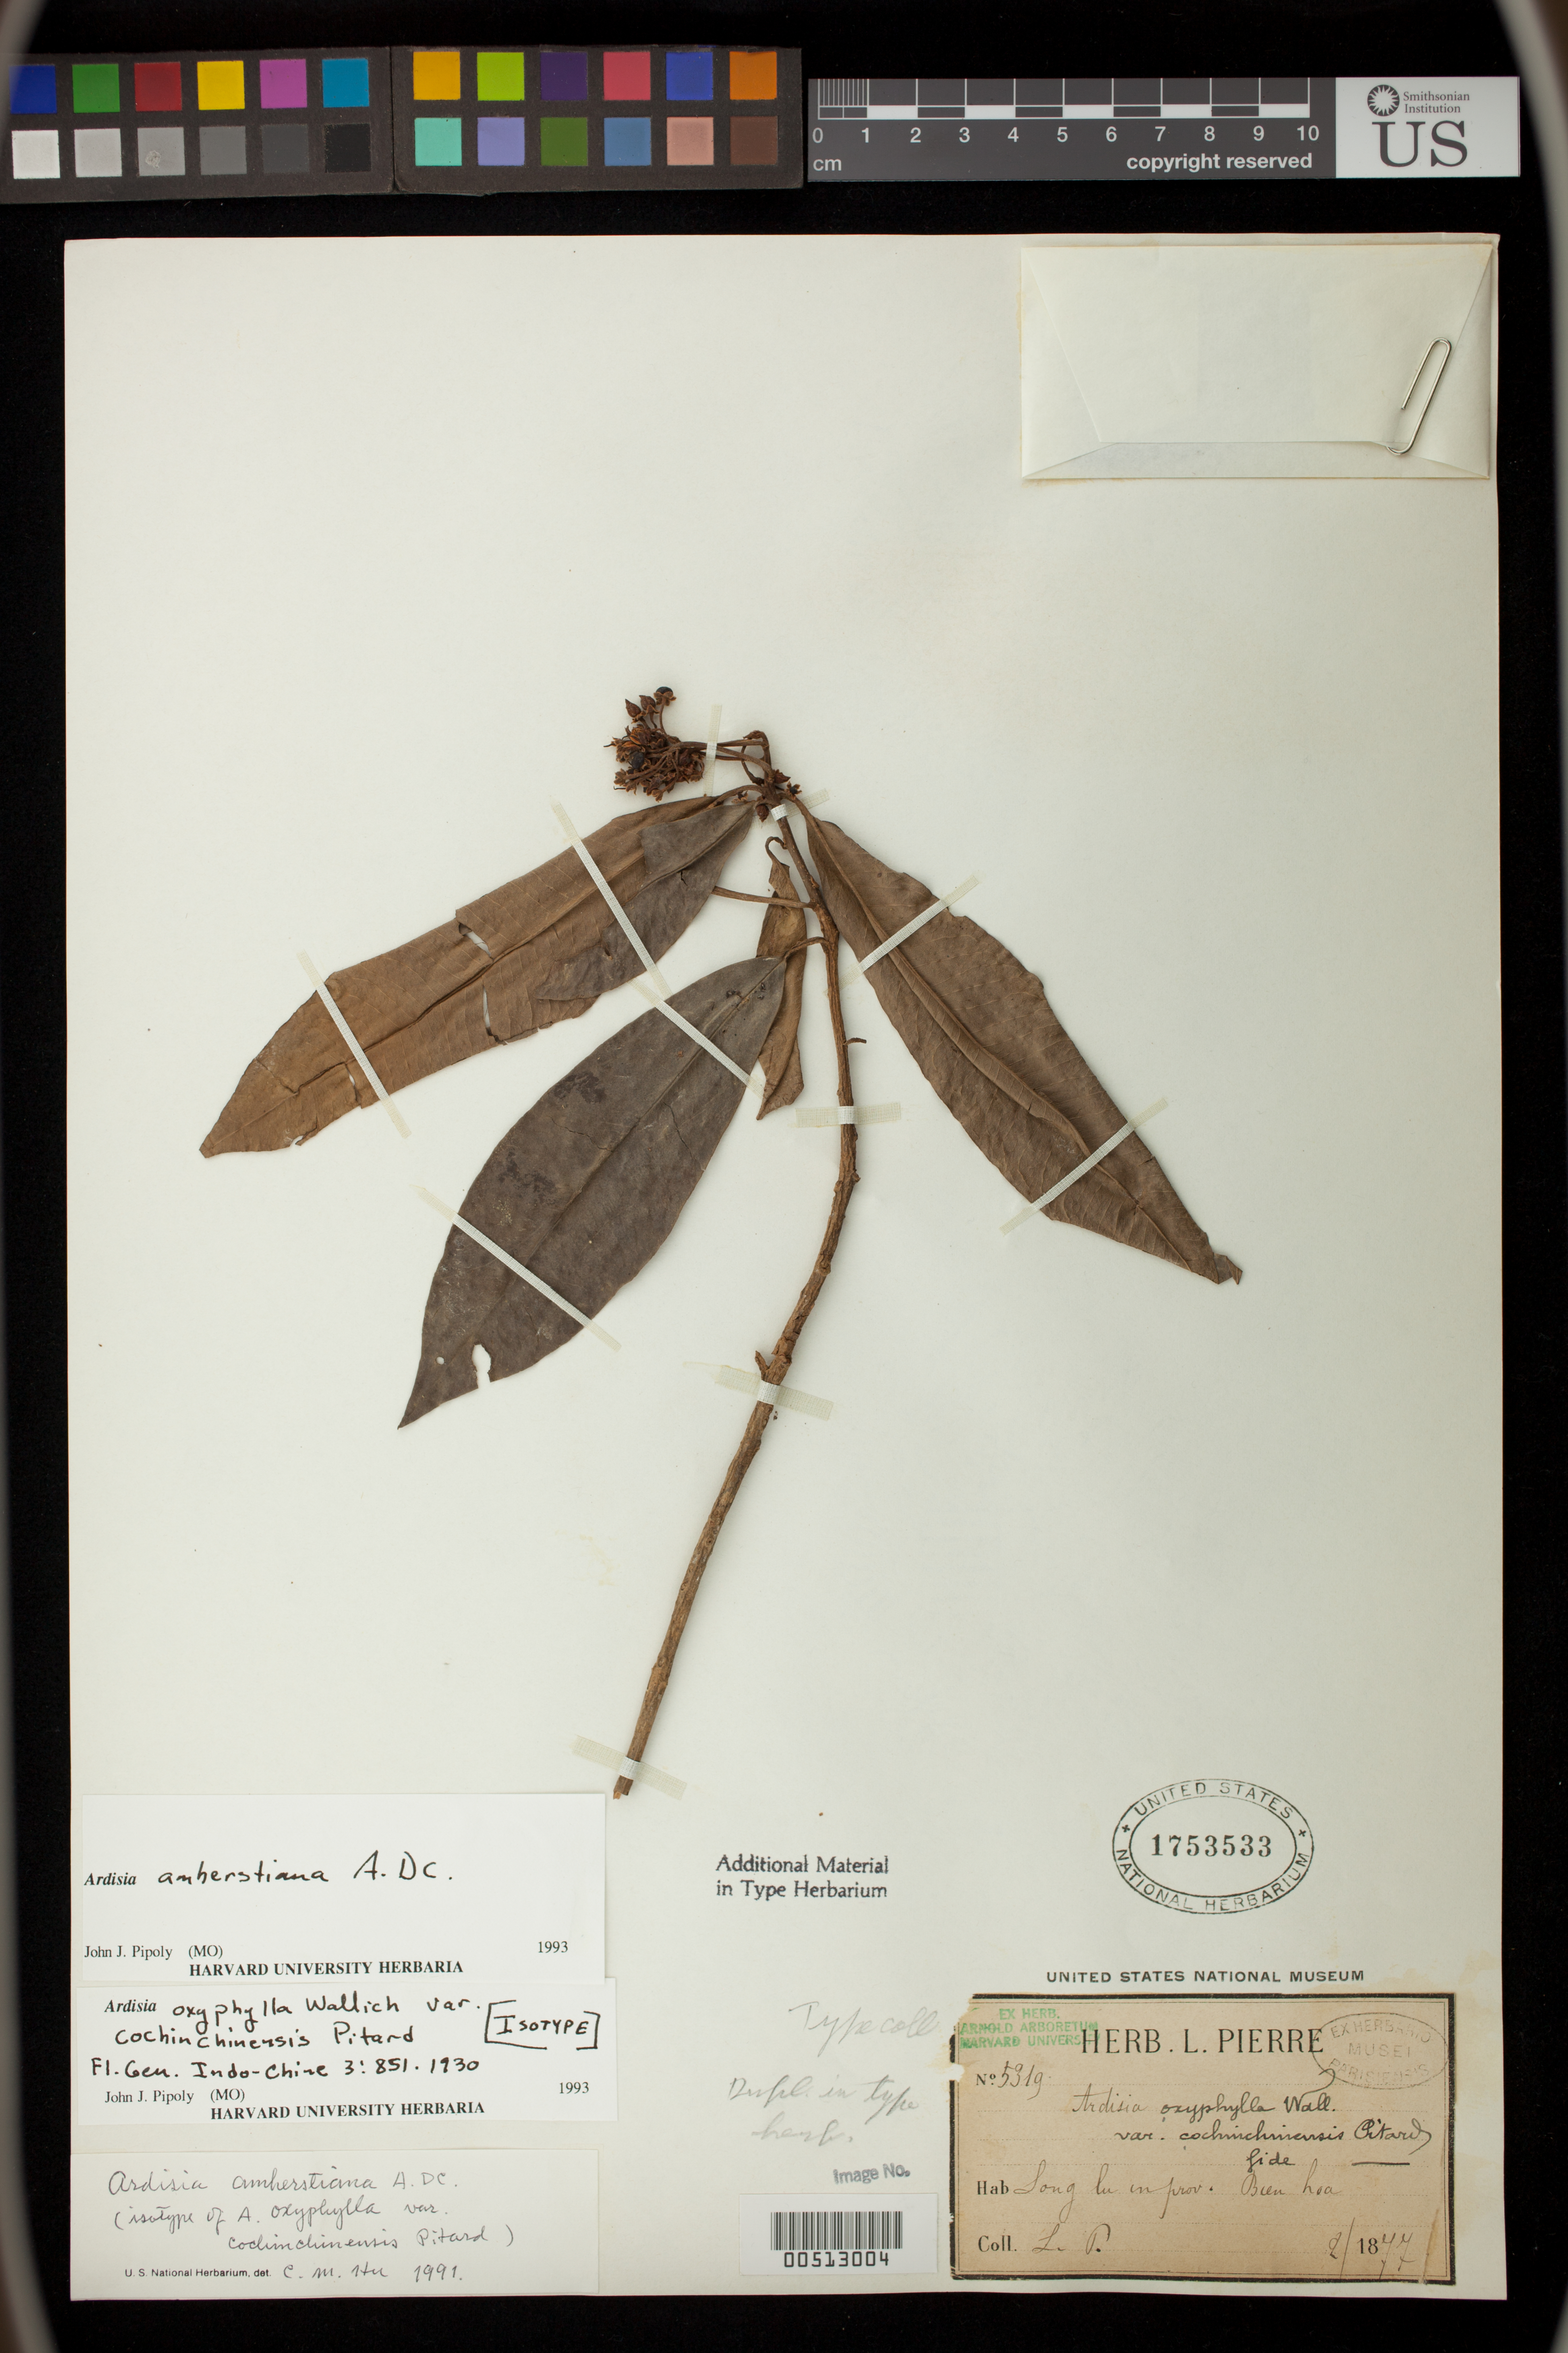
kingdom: Plantae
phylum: Tracheophyta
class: Magnoliopsida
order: Ericales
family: Primulaceae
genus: Ardisia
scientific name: Ardisia oxyphylla var. cochinchinensis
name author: Pit. in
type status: Isotype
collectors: J. Pierre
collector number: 5319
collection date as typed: Feb 1877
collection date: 1877-02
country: Vietnam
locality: Bien hoa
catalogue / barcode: US 1753533